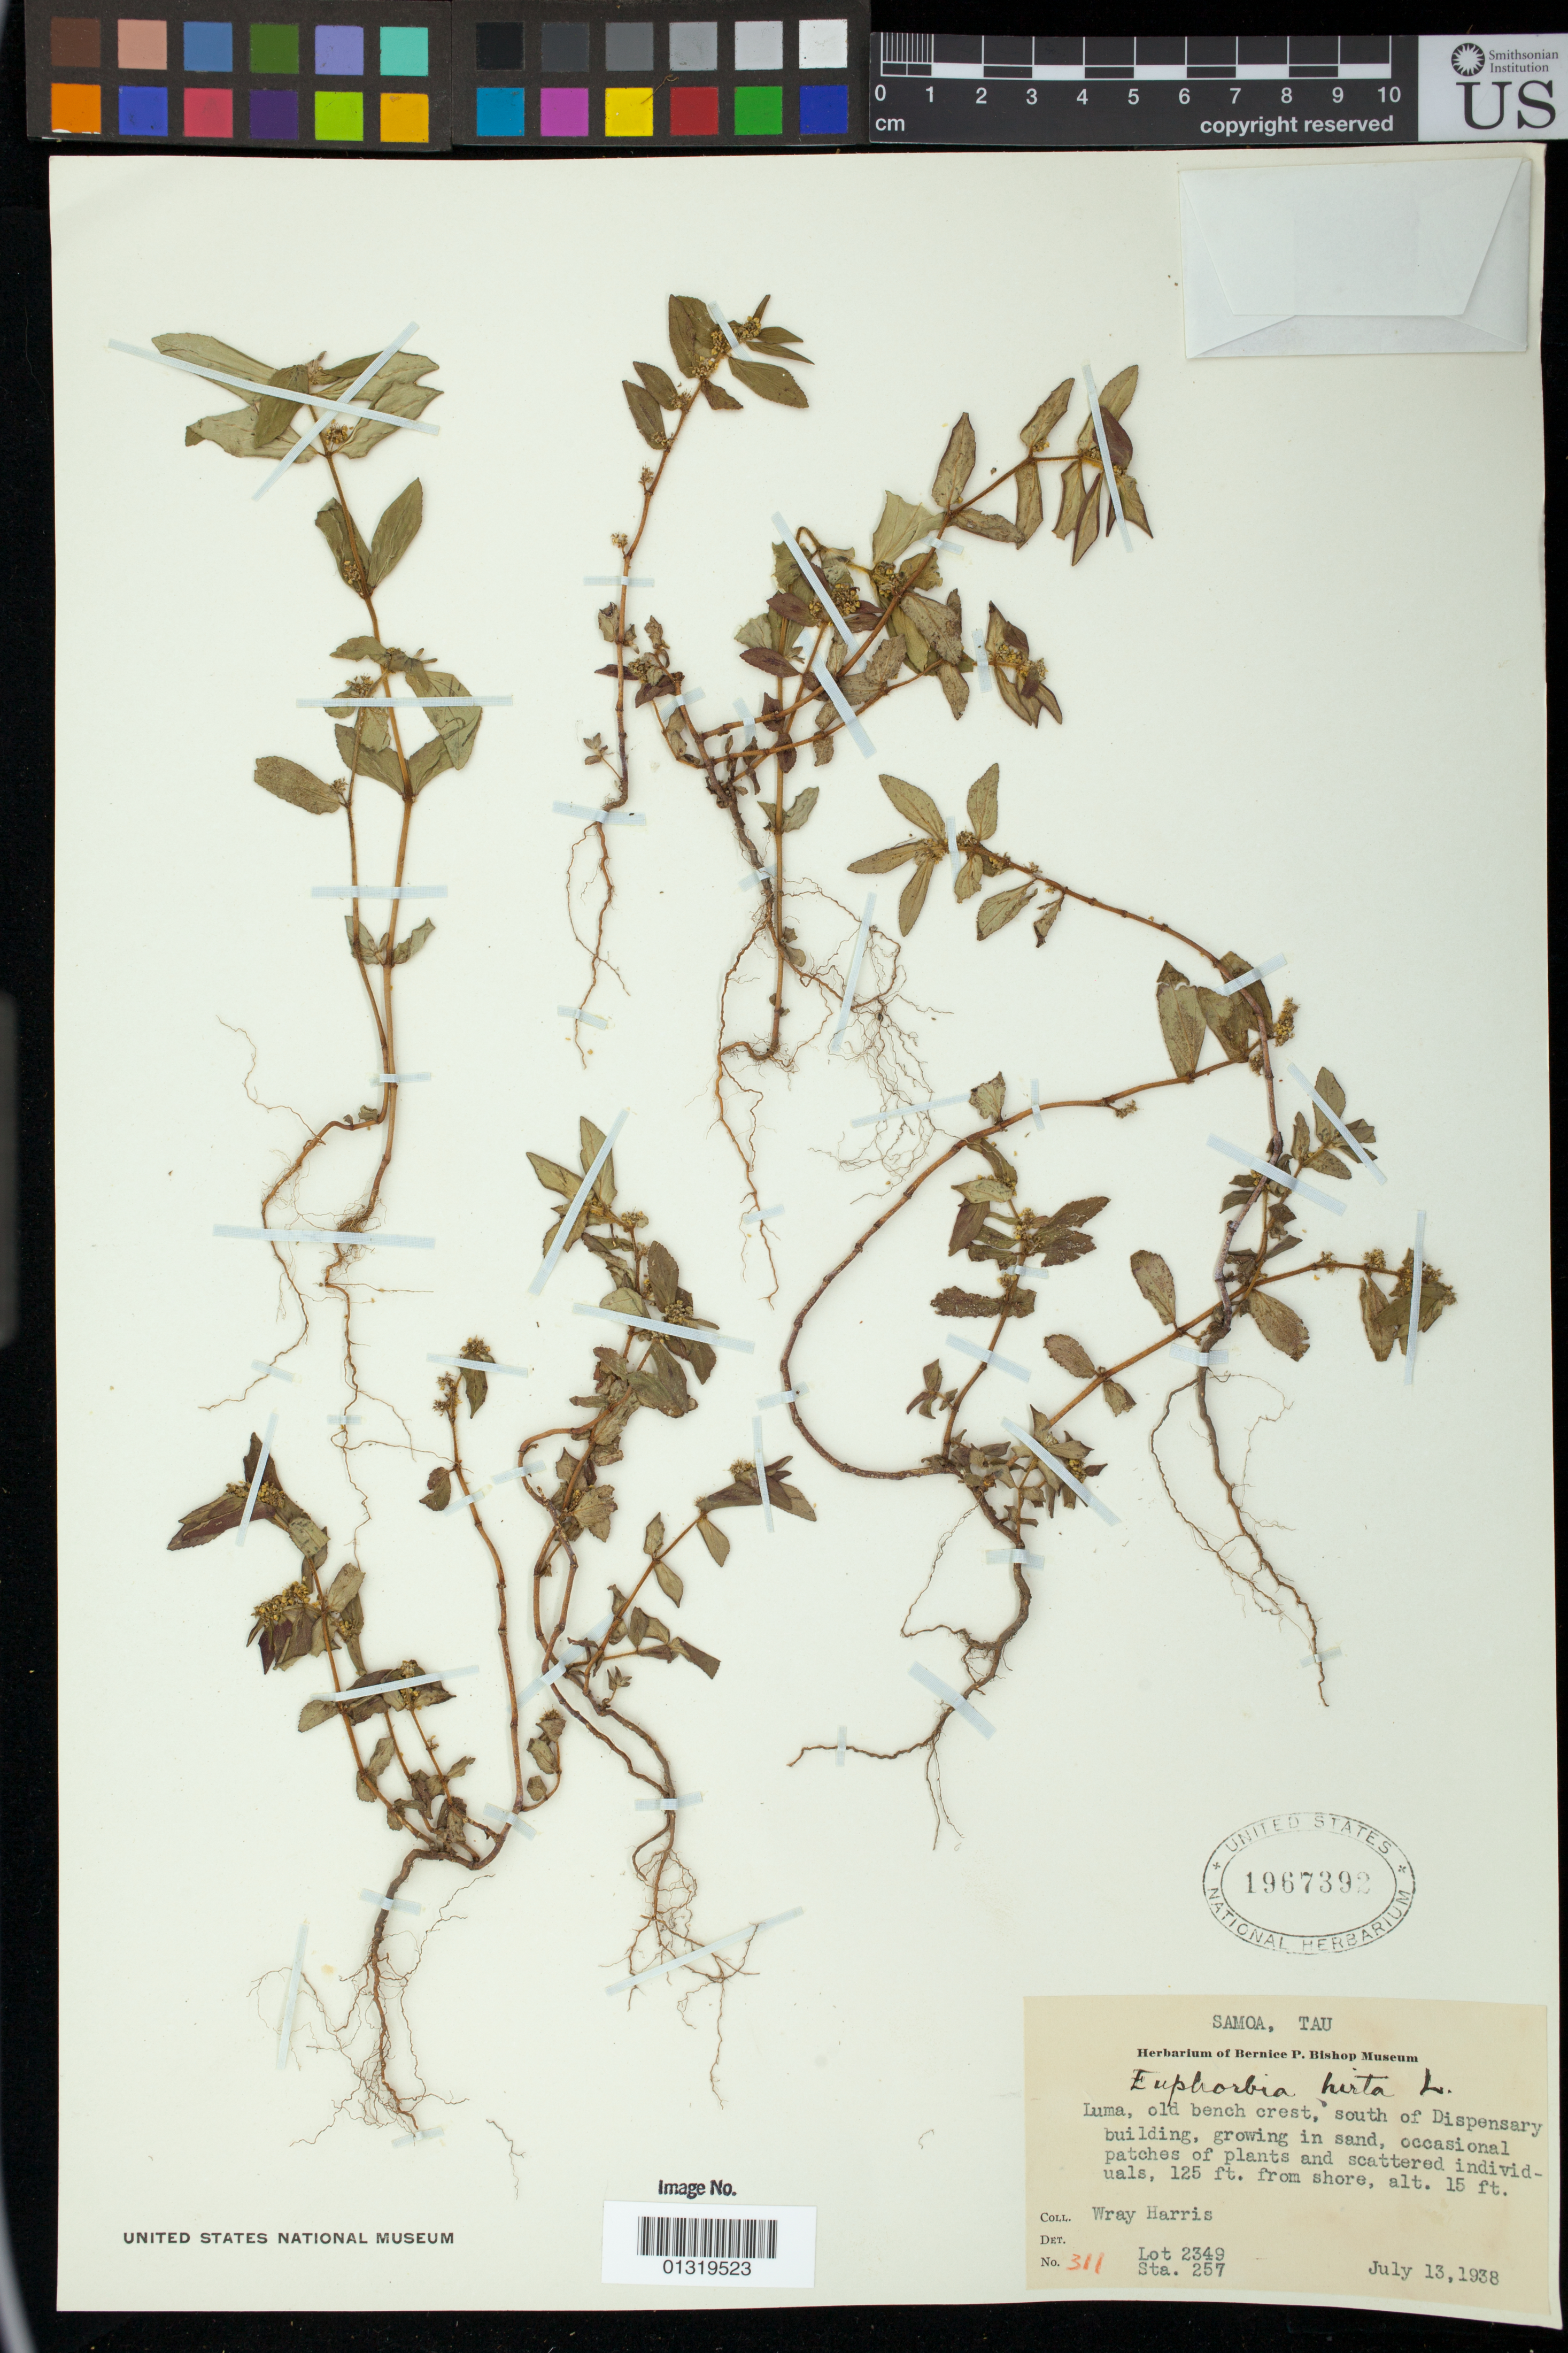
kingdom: Plantae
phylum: Tracheophyta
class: Magnoliopsida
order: Malpighiales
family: Euphorbiaceae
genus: Euphorbia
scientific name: Euphorbia hirta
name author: L.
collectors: W. Harris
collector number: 311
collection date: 1938-07-13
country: American Samoa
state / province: Manua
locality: Tau [Ta'u] Luma, south of Dispensarry building.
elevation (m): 5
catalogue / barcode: US 1967392